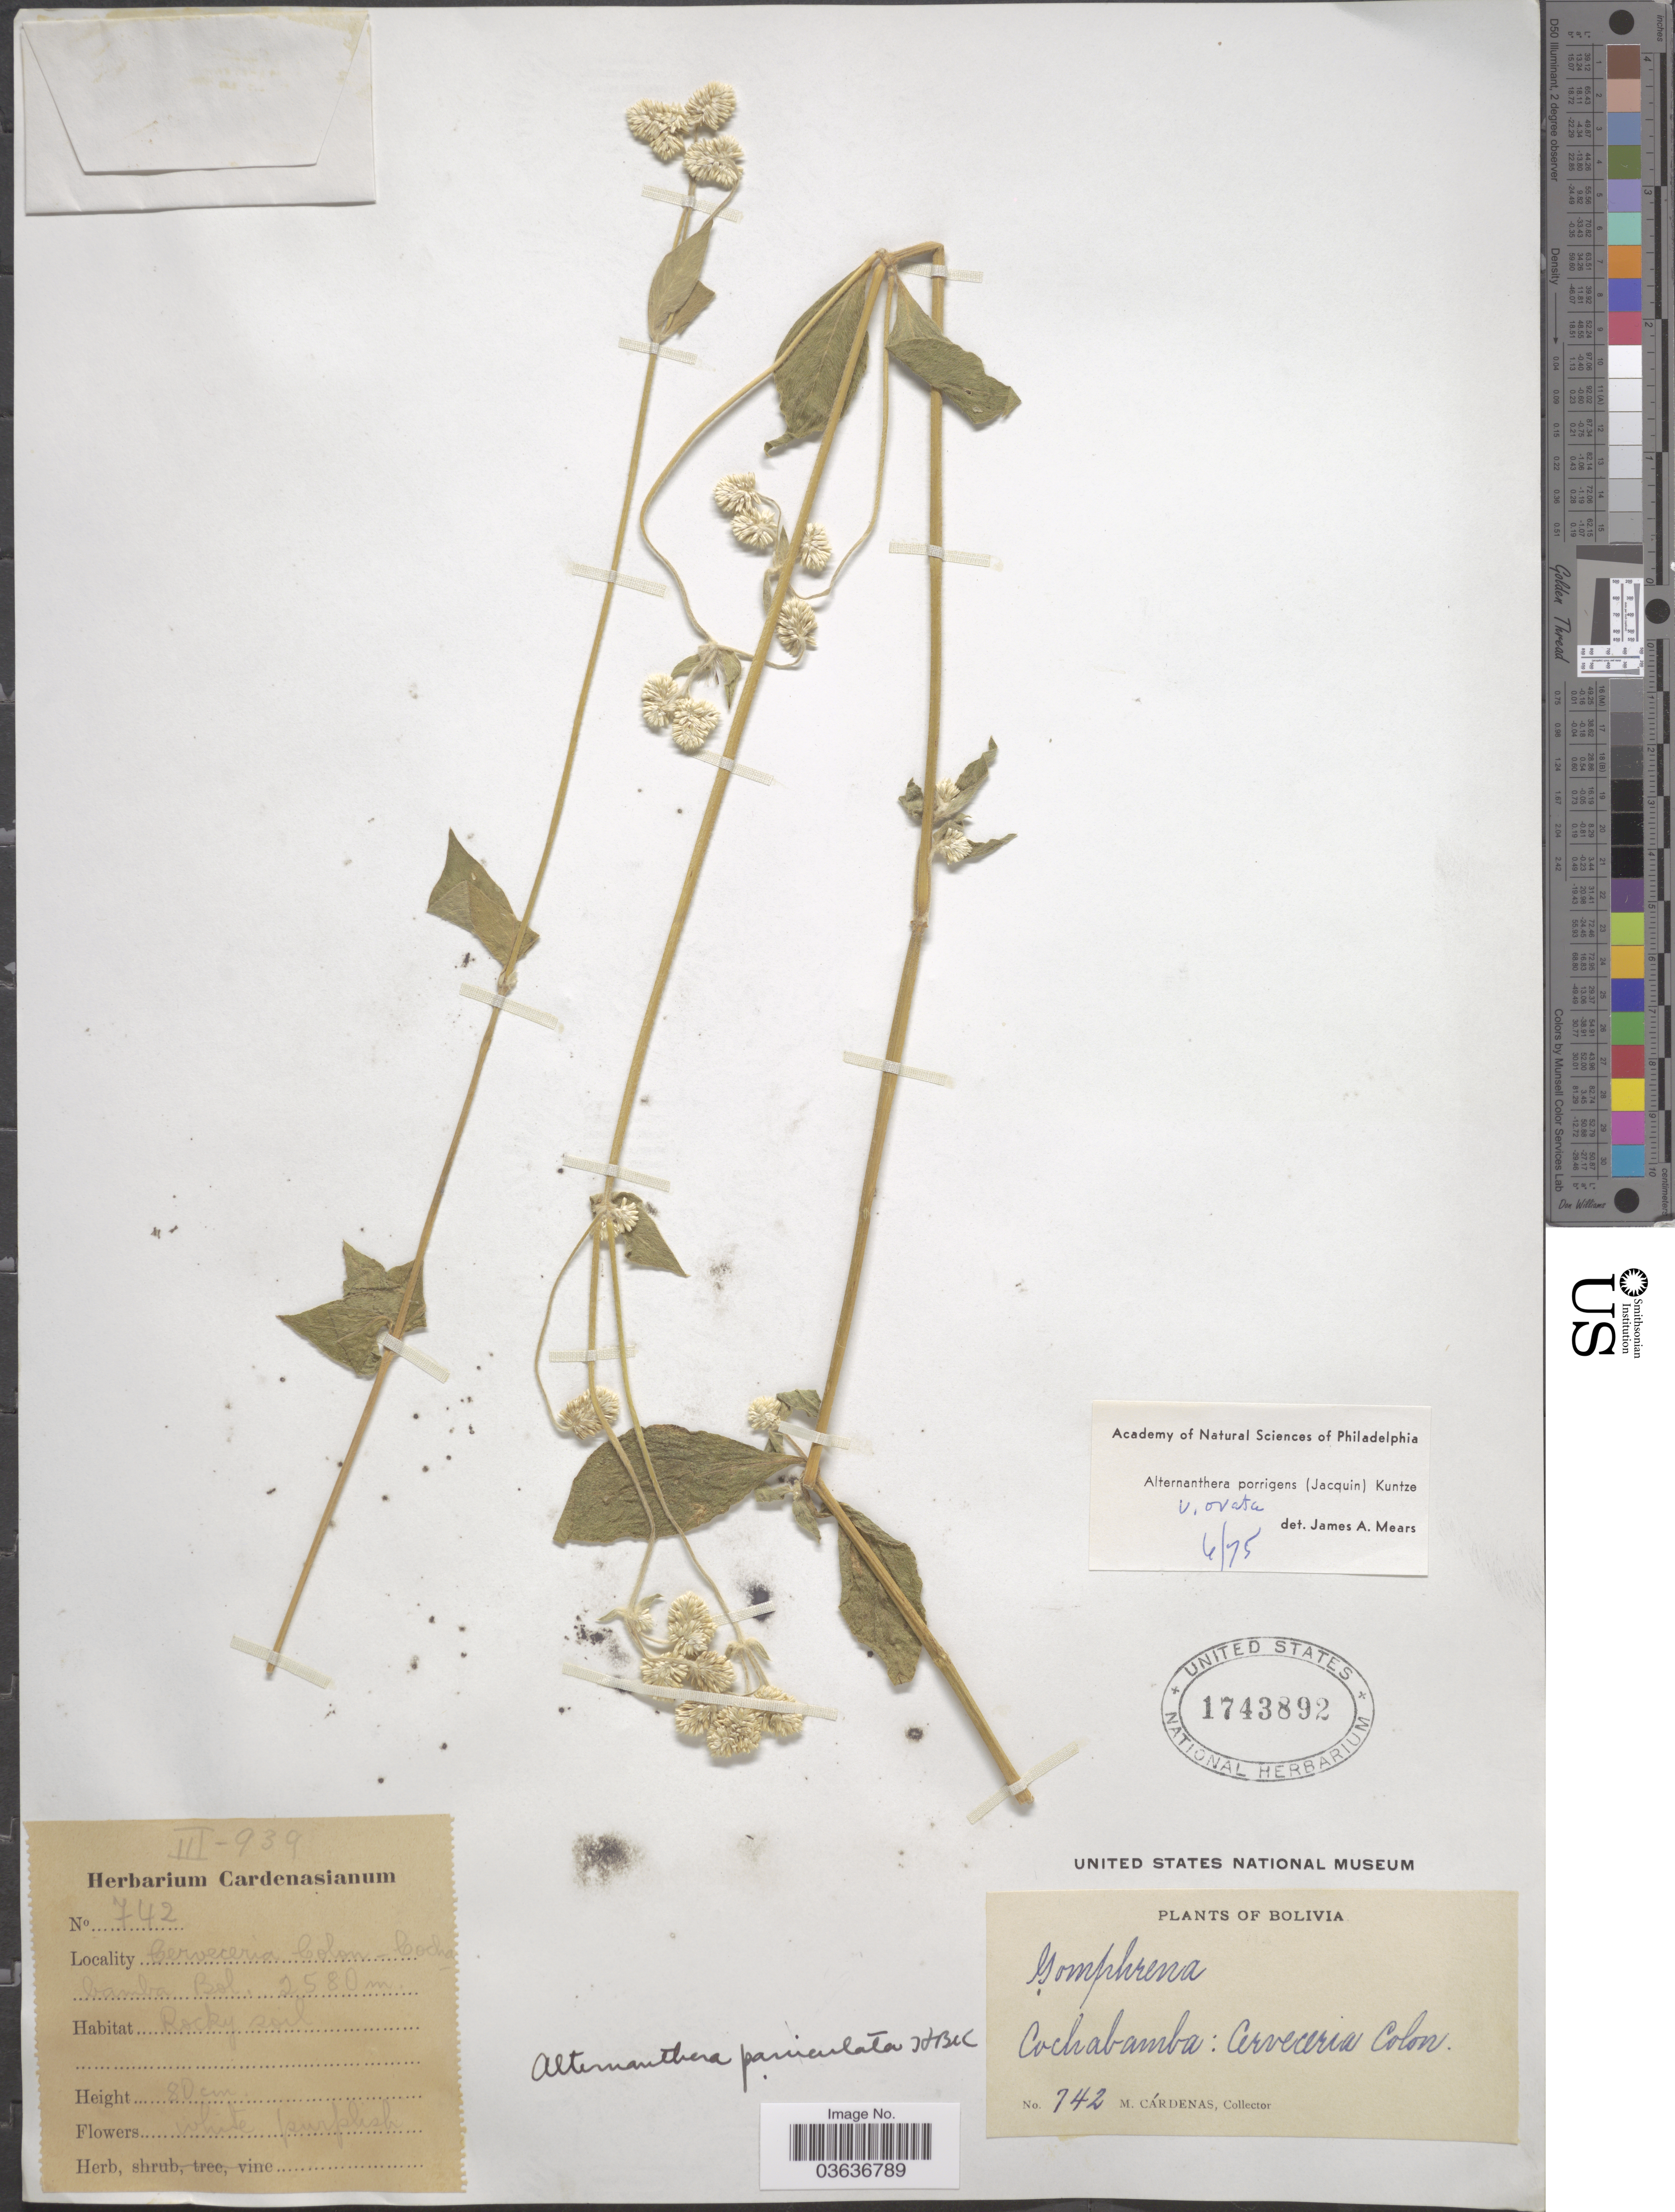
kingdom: Plantae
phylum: Tracheophyta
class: Magnoliopsida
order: Caryophyllales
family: Amaranthaceae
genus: Alternanthera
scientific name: Alternanthera porrigens var. ovata Mears var. nov. ined.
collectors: M. Cárdenas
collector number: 742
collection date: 1939-03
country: Bolivia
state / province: Cochabamba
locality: Cerveceria Colon.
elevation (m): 2580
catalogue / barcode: US 1743892